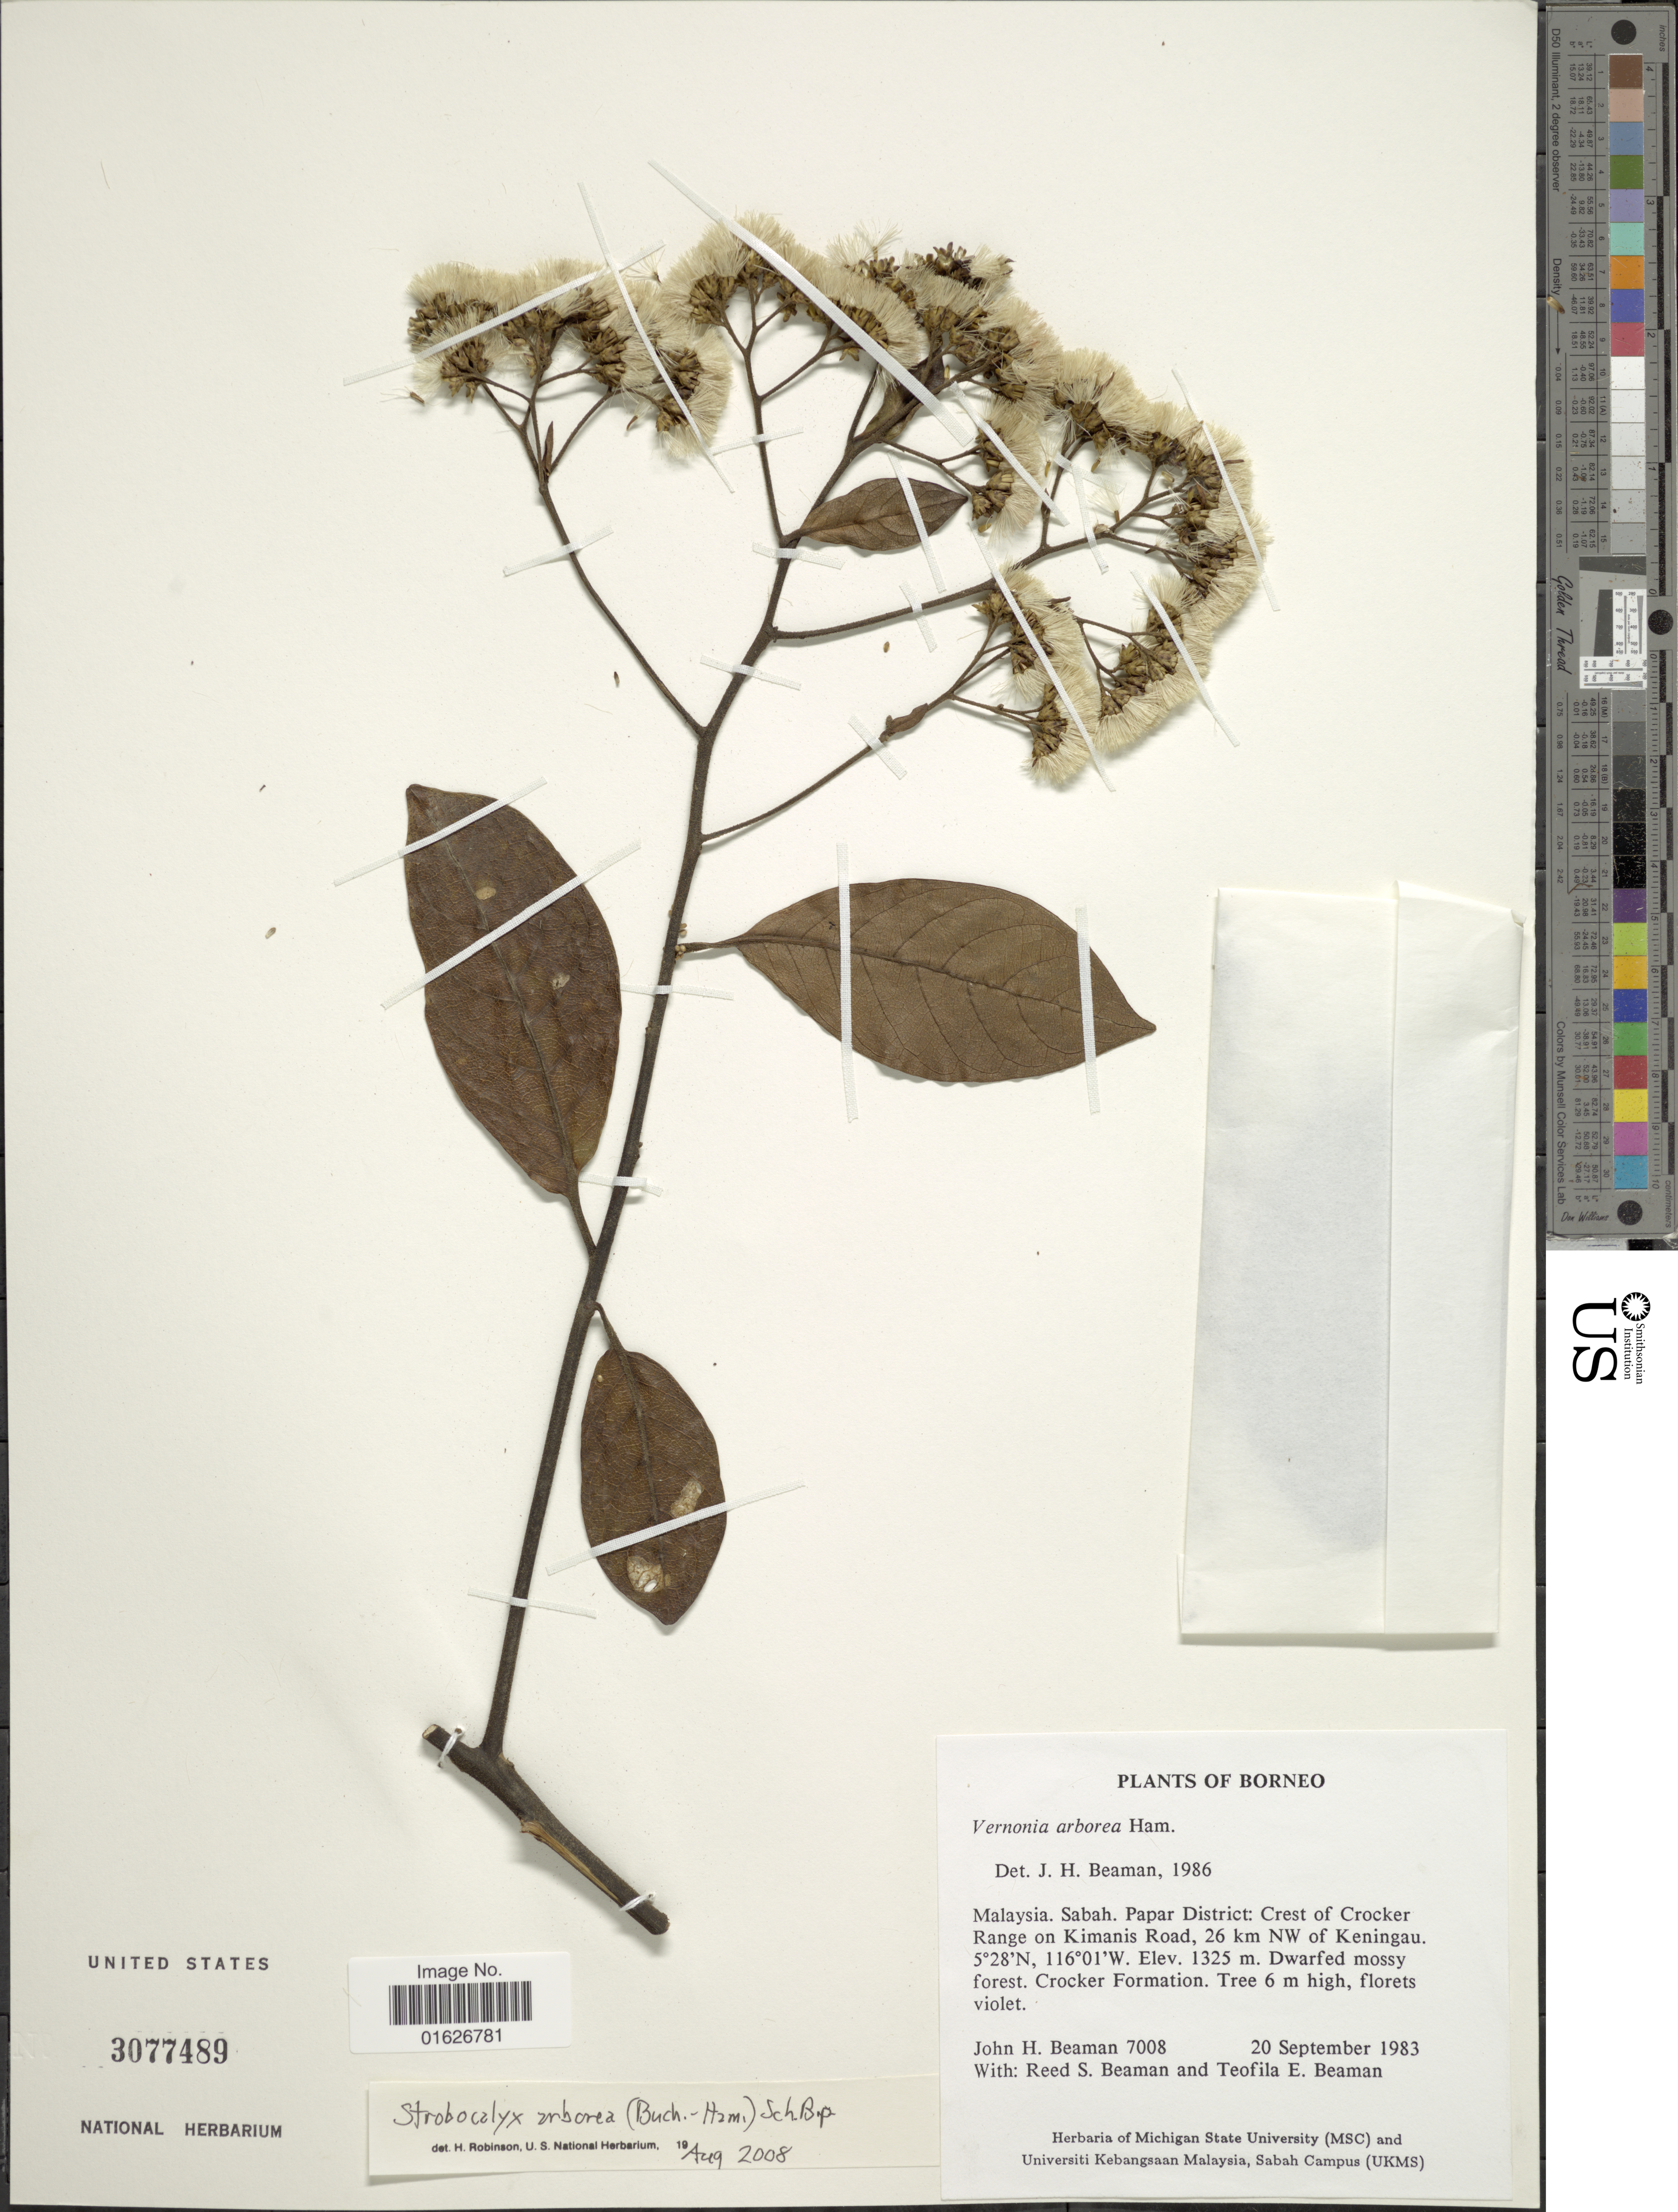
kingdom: Plantae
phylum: Tracheophyta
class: Magnoliopsida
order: Asterales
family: Asteraceae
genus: Strobocalyx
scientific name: Strobocalyx arborea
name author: (Buch.-Ham.) Sch. Bip.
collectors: J. H. Beaman, R. S. Beaman & T. E. Beaman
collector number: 7008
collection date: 1983-09-20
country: Malaysia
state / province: Sabah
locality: Paper District: Crest of Crocker Range on Kimanis Road, 26 km NW of Keningau.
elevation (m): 1325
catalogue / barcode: US 3077489